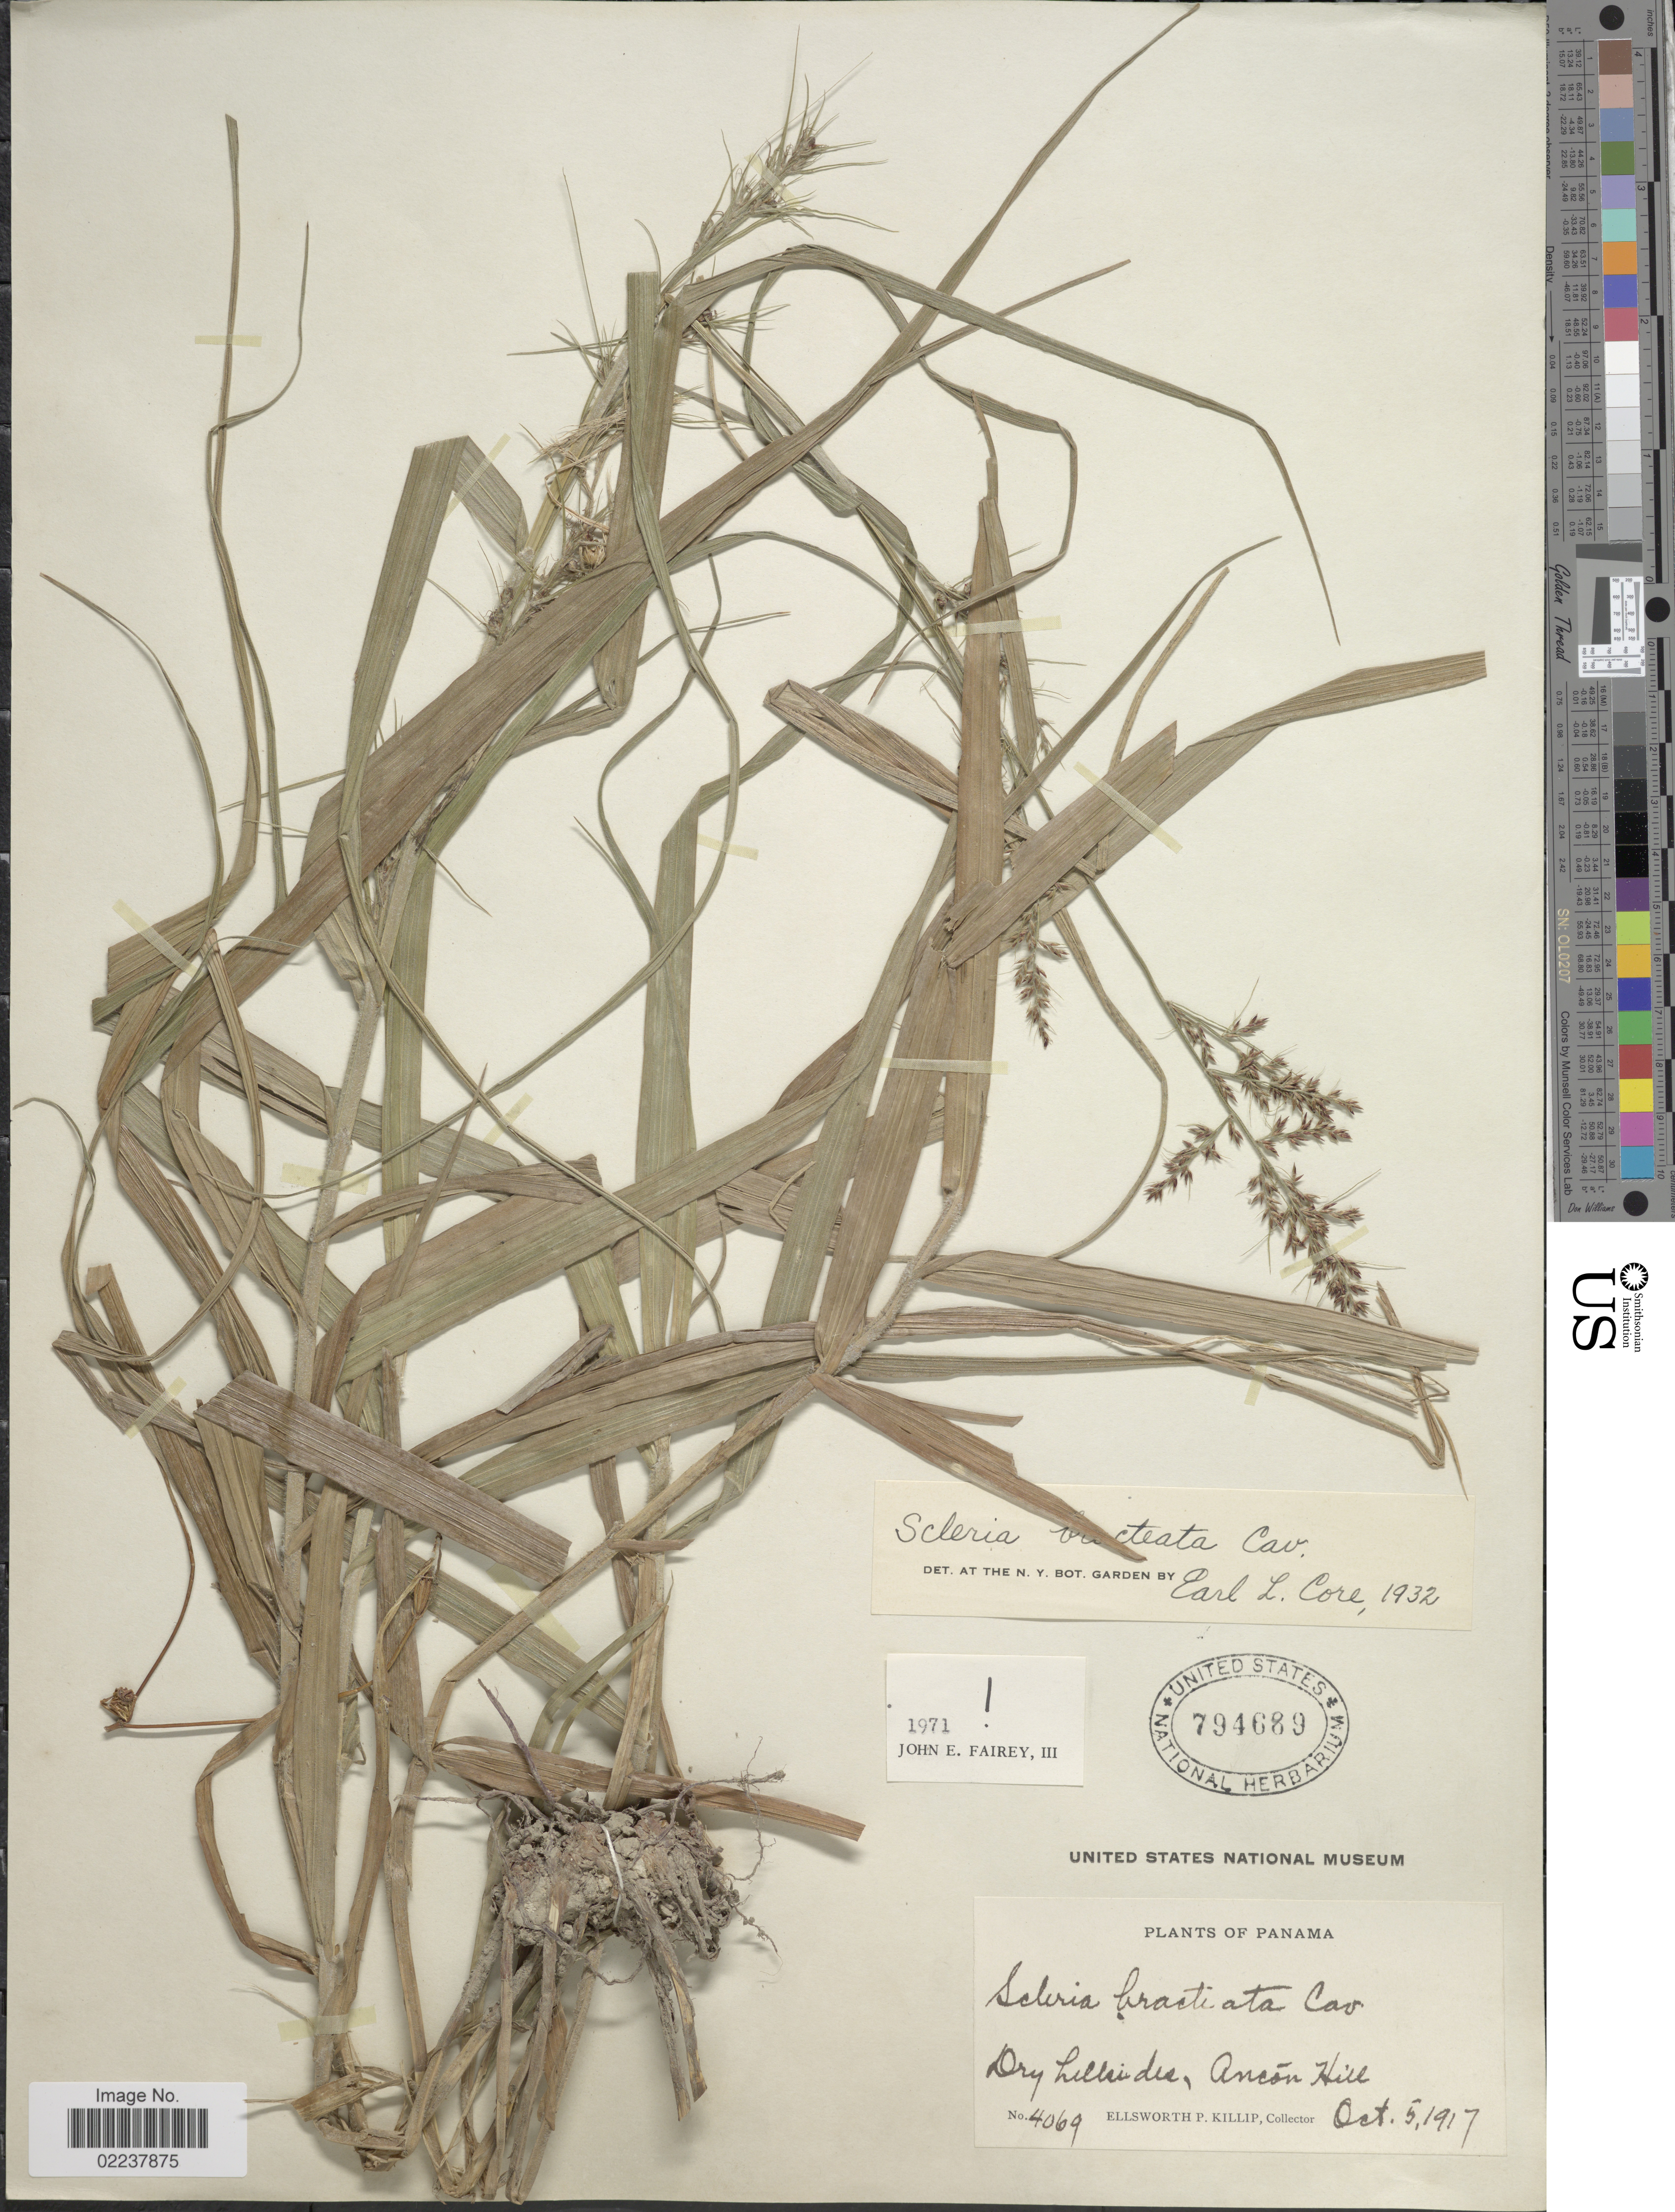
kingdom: Plantae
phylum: Tracheophyta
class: Liliopsida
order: Poales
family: Cyperaceae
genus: Scleria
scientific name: Scleria bracteata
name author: Cav.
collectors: E. P. Killip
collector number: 4069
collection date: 1917-10-05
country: Panama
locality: Ancon Hill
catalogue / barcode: US 794689